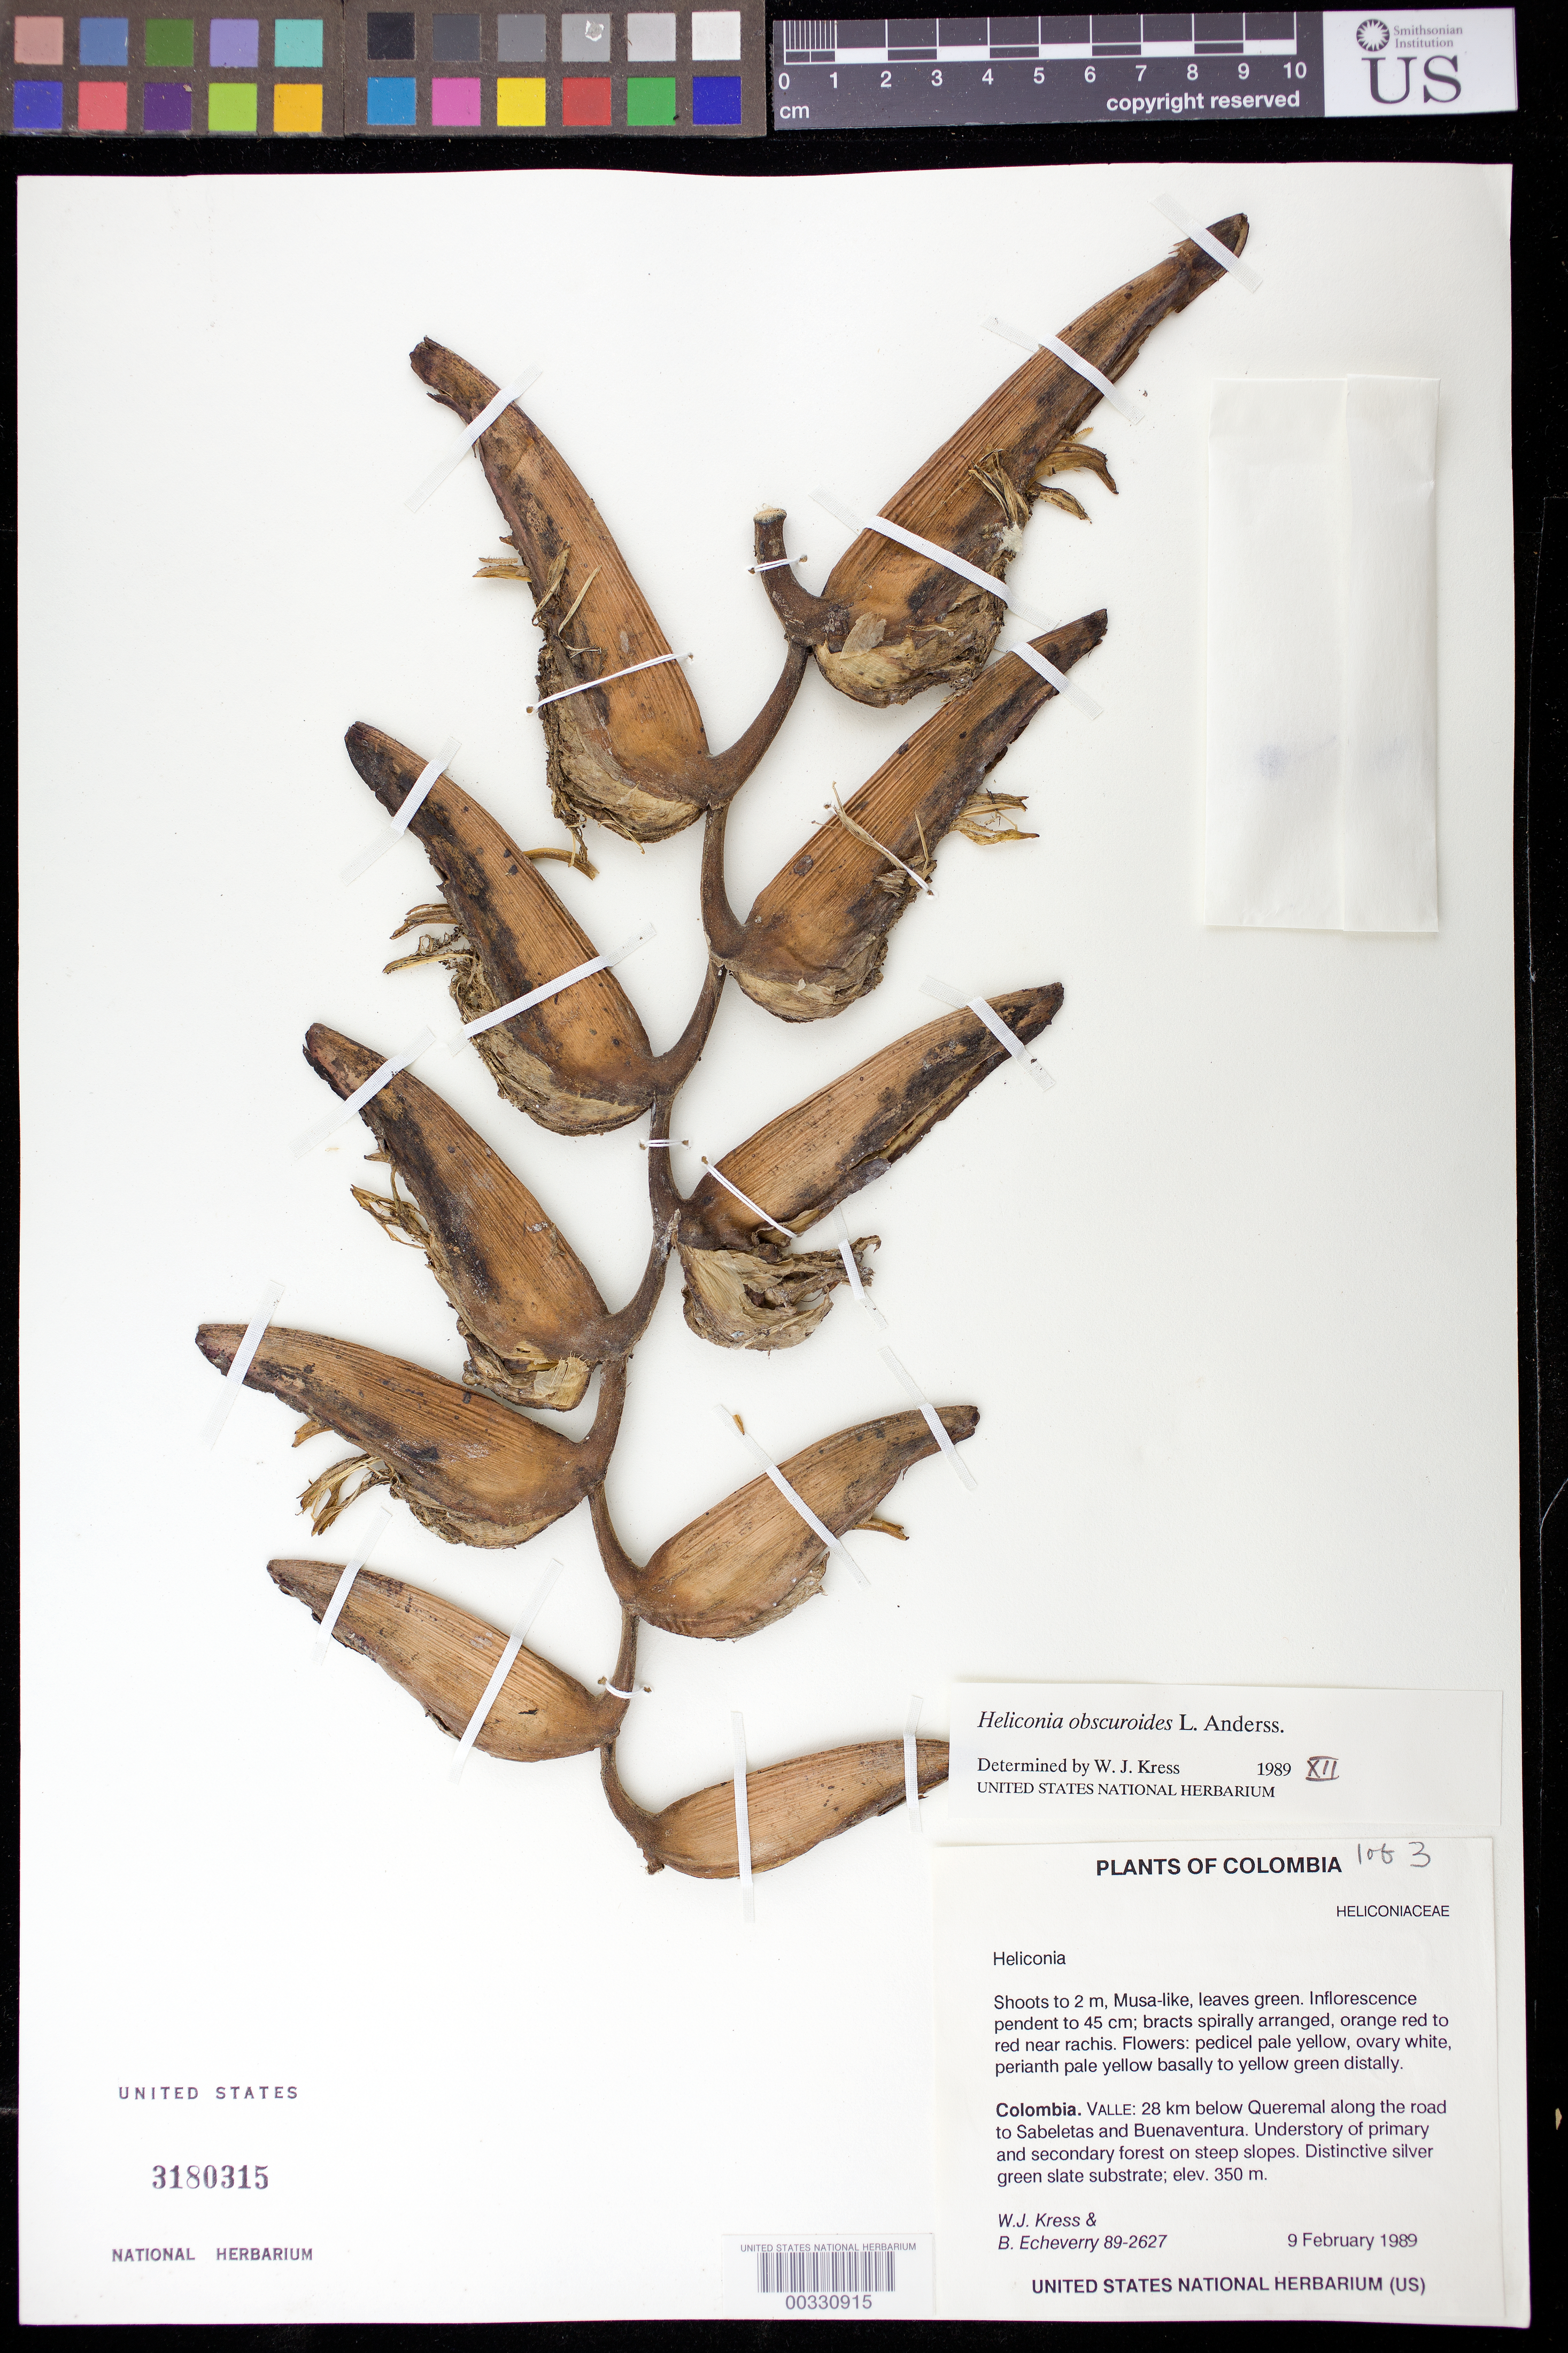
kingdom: Plantae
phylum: Tracheophyta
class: Liliopsida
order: Zingiberales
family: Heliconiaceae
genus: Heliconia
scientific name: Heliconia obscuroides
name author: L. Andersson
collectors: W. J. Kress & B. Echeverry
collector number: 89-2627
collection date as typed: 09 Feb 1989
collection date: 1989-02-09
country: Colombia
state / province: Valle del Cauca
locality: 28 km below Queremal along road to Sabeletas and Buena Ventura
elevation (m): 350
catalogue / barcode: US 3180315